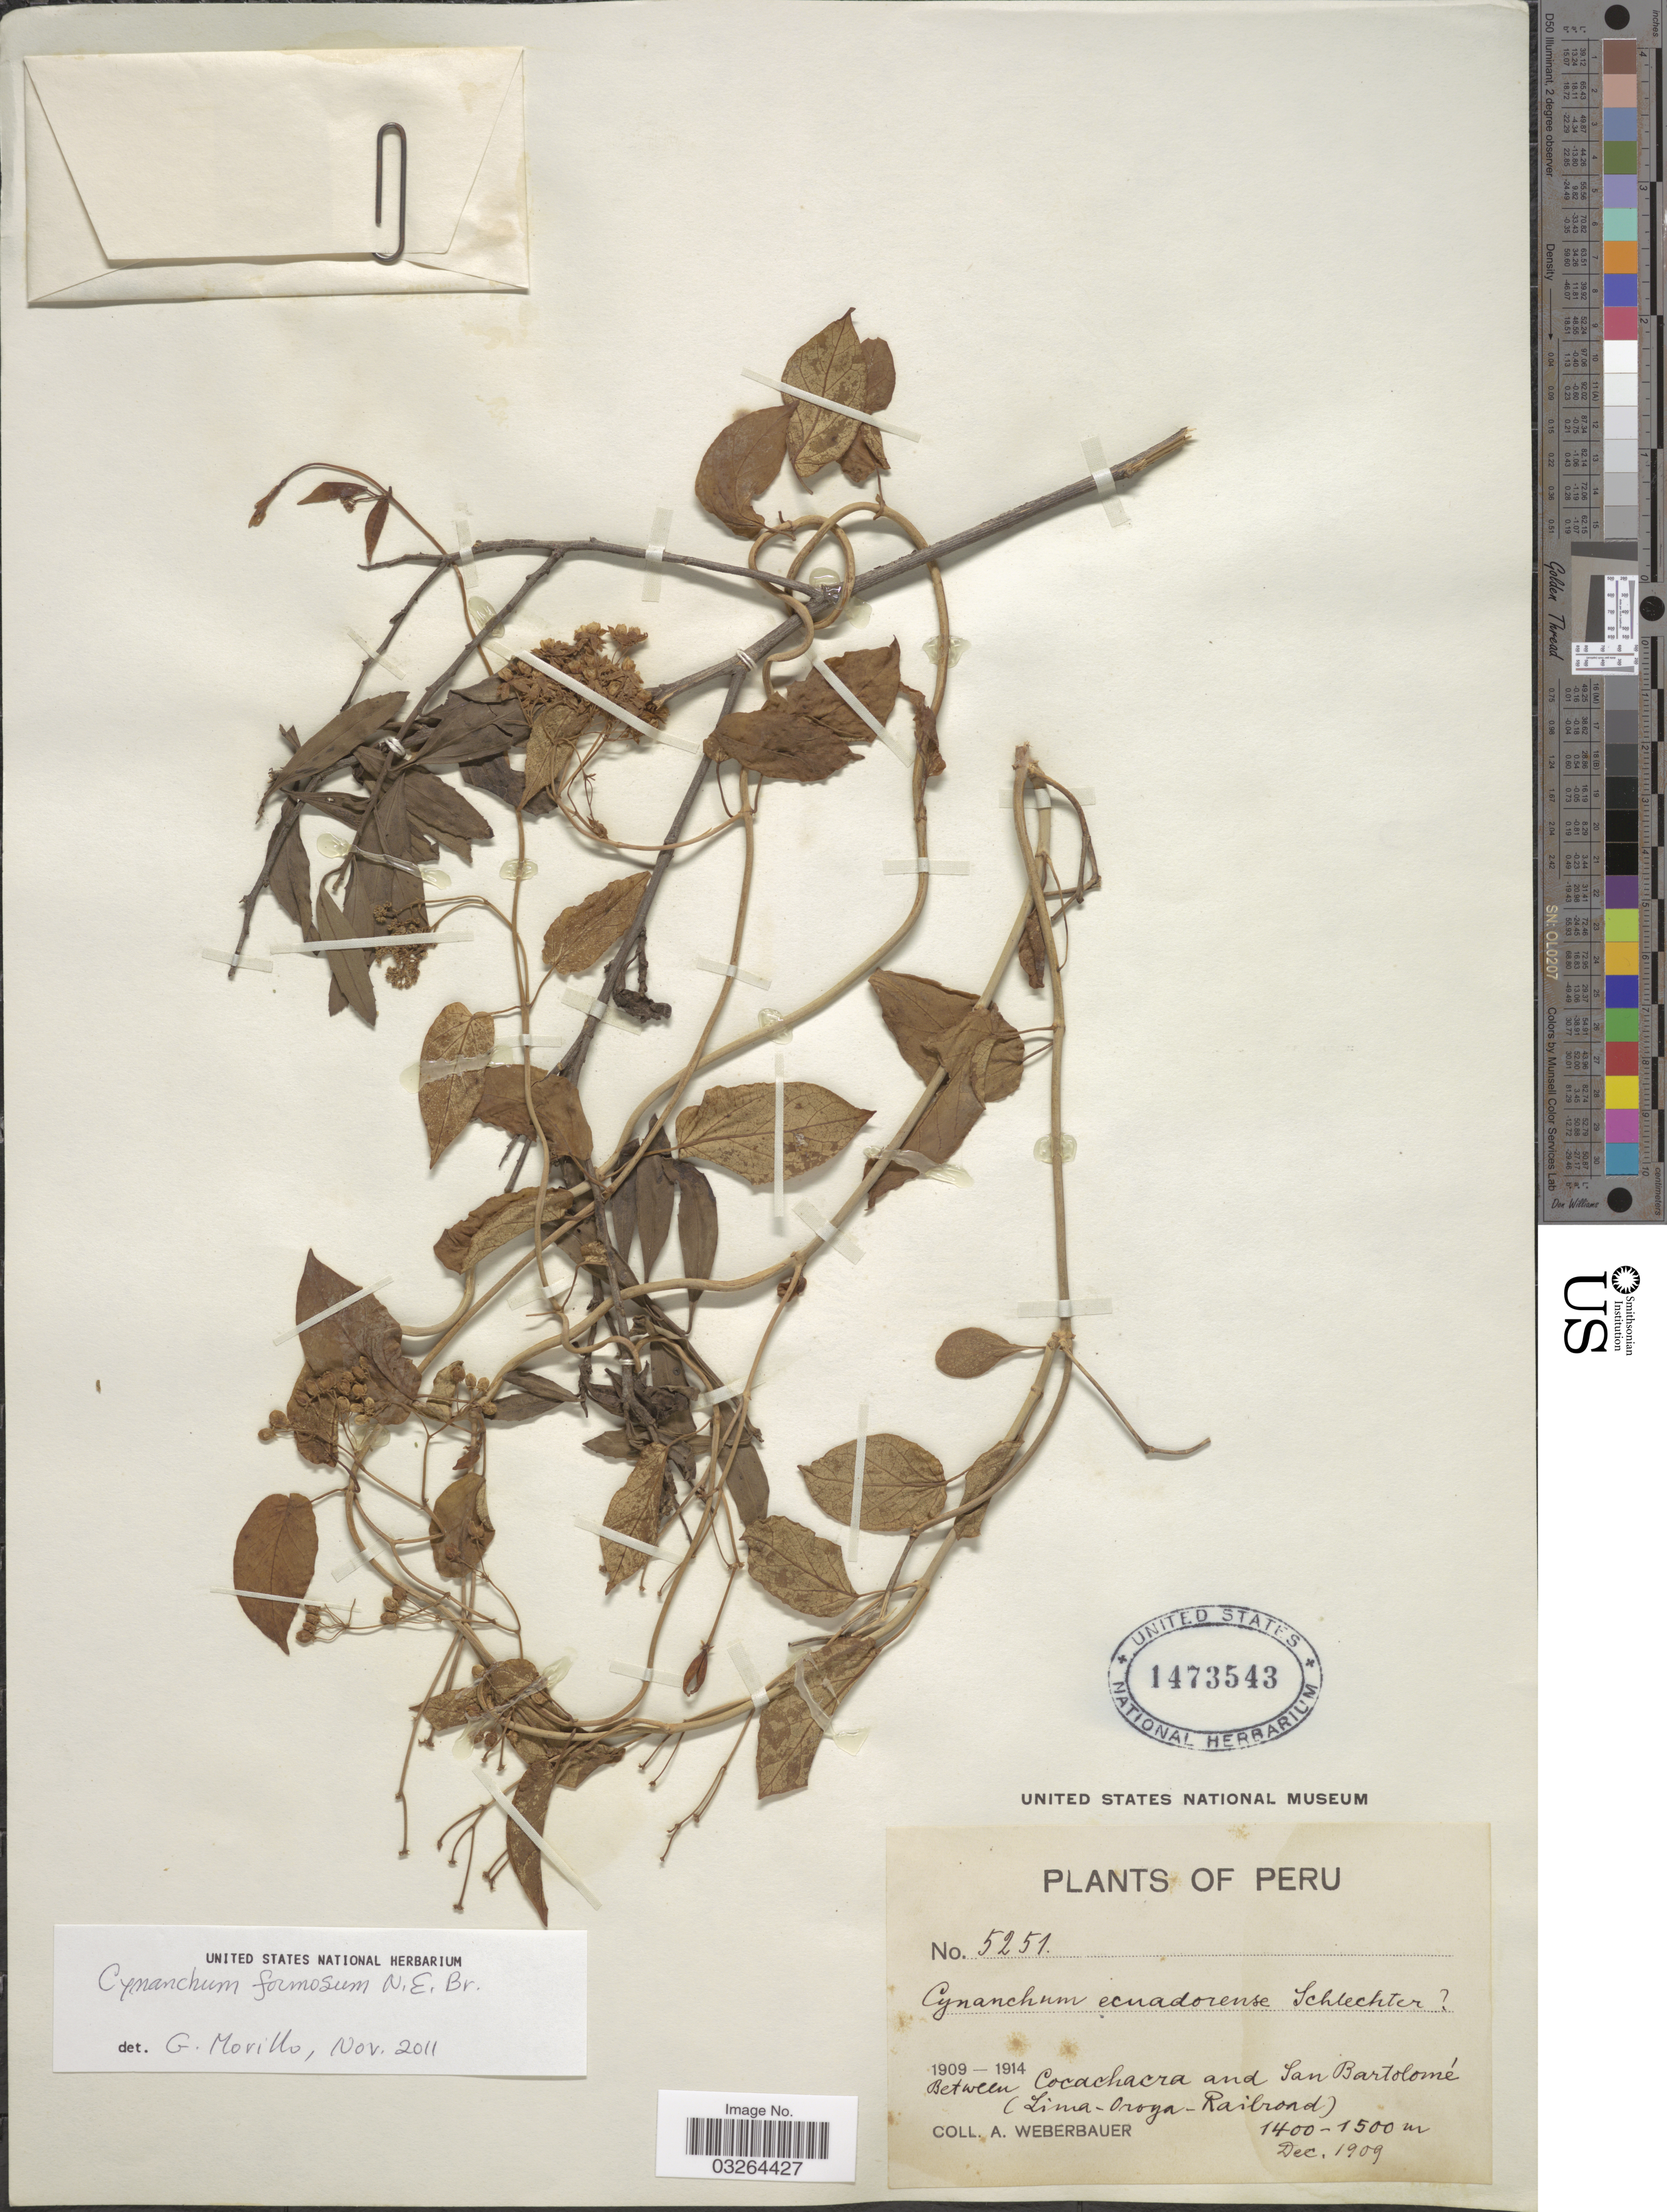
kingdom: Plantae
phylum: Tracheophyta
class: Magnoliopsida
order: Gentianales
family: Apocynaceae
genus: Cynanchum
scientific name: Cynanchum formosum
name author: N.E. Br.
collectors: A. Weberbauer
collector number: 5251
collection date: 1909-12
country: Peru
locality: Between Cocachacra and San Bartolomé (Lima-Oroya-Railroad).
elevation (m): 1400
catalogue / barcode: US 1473543